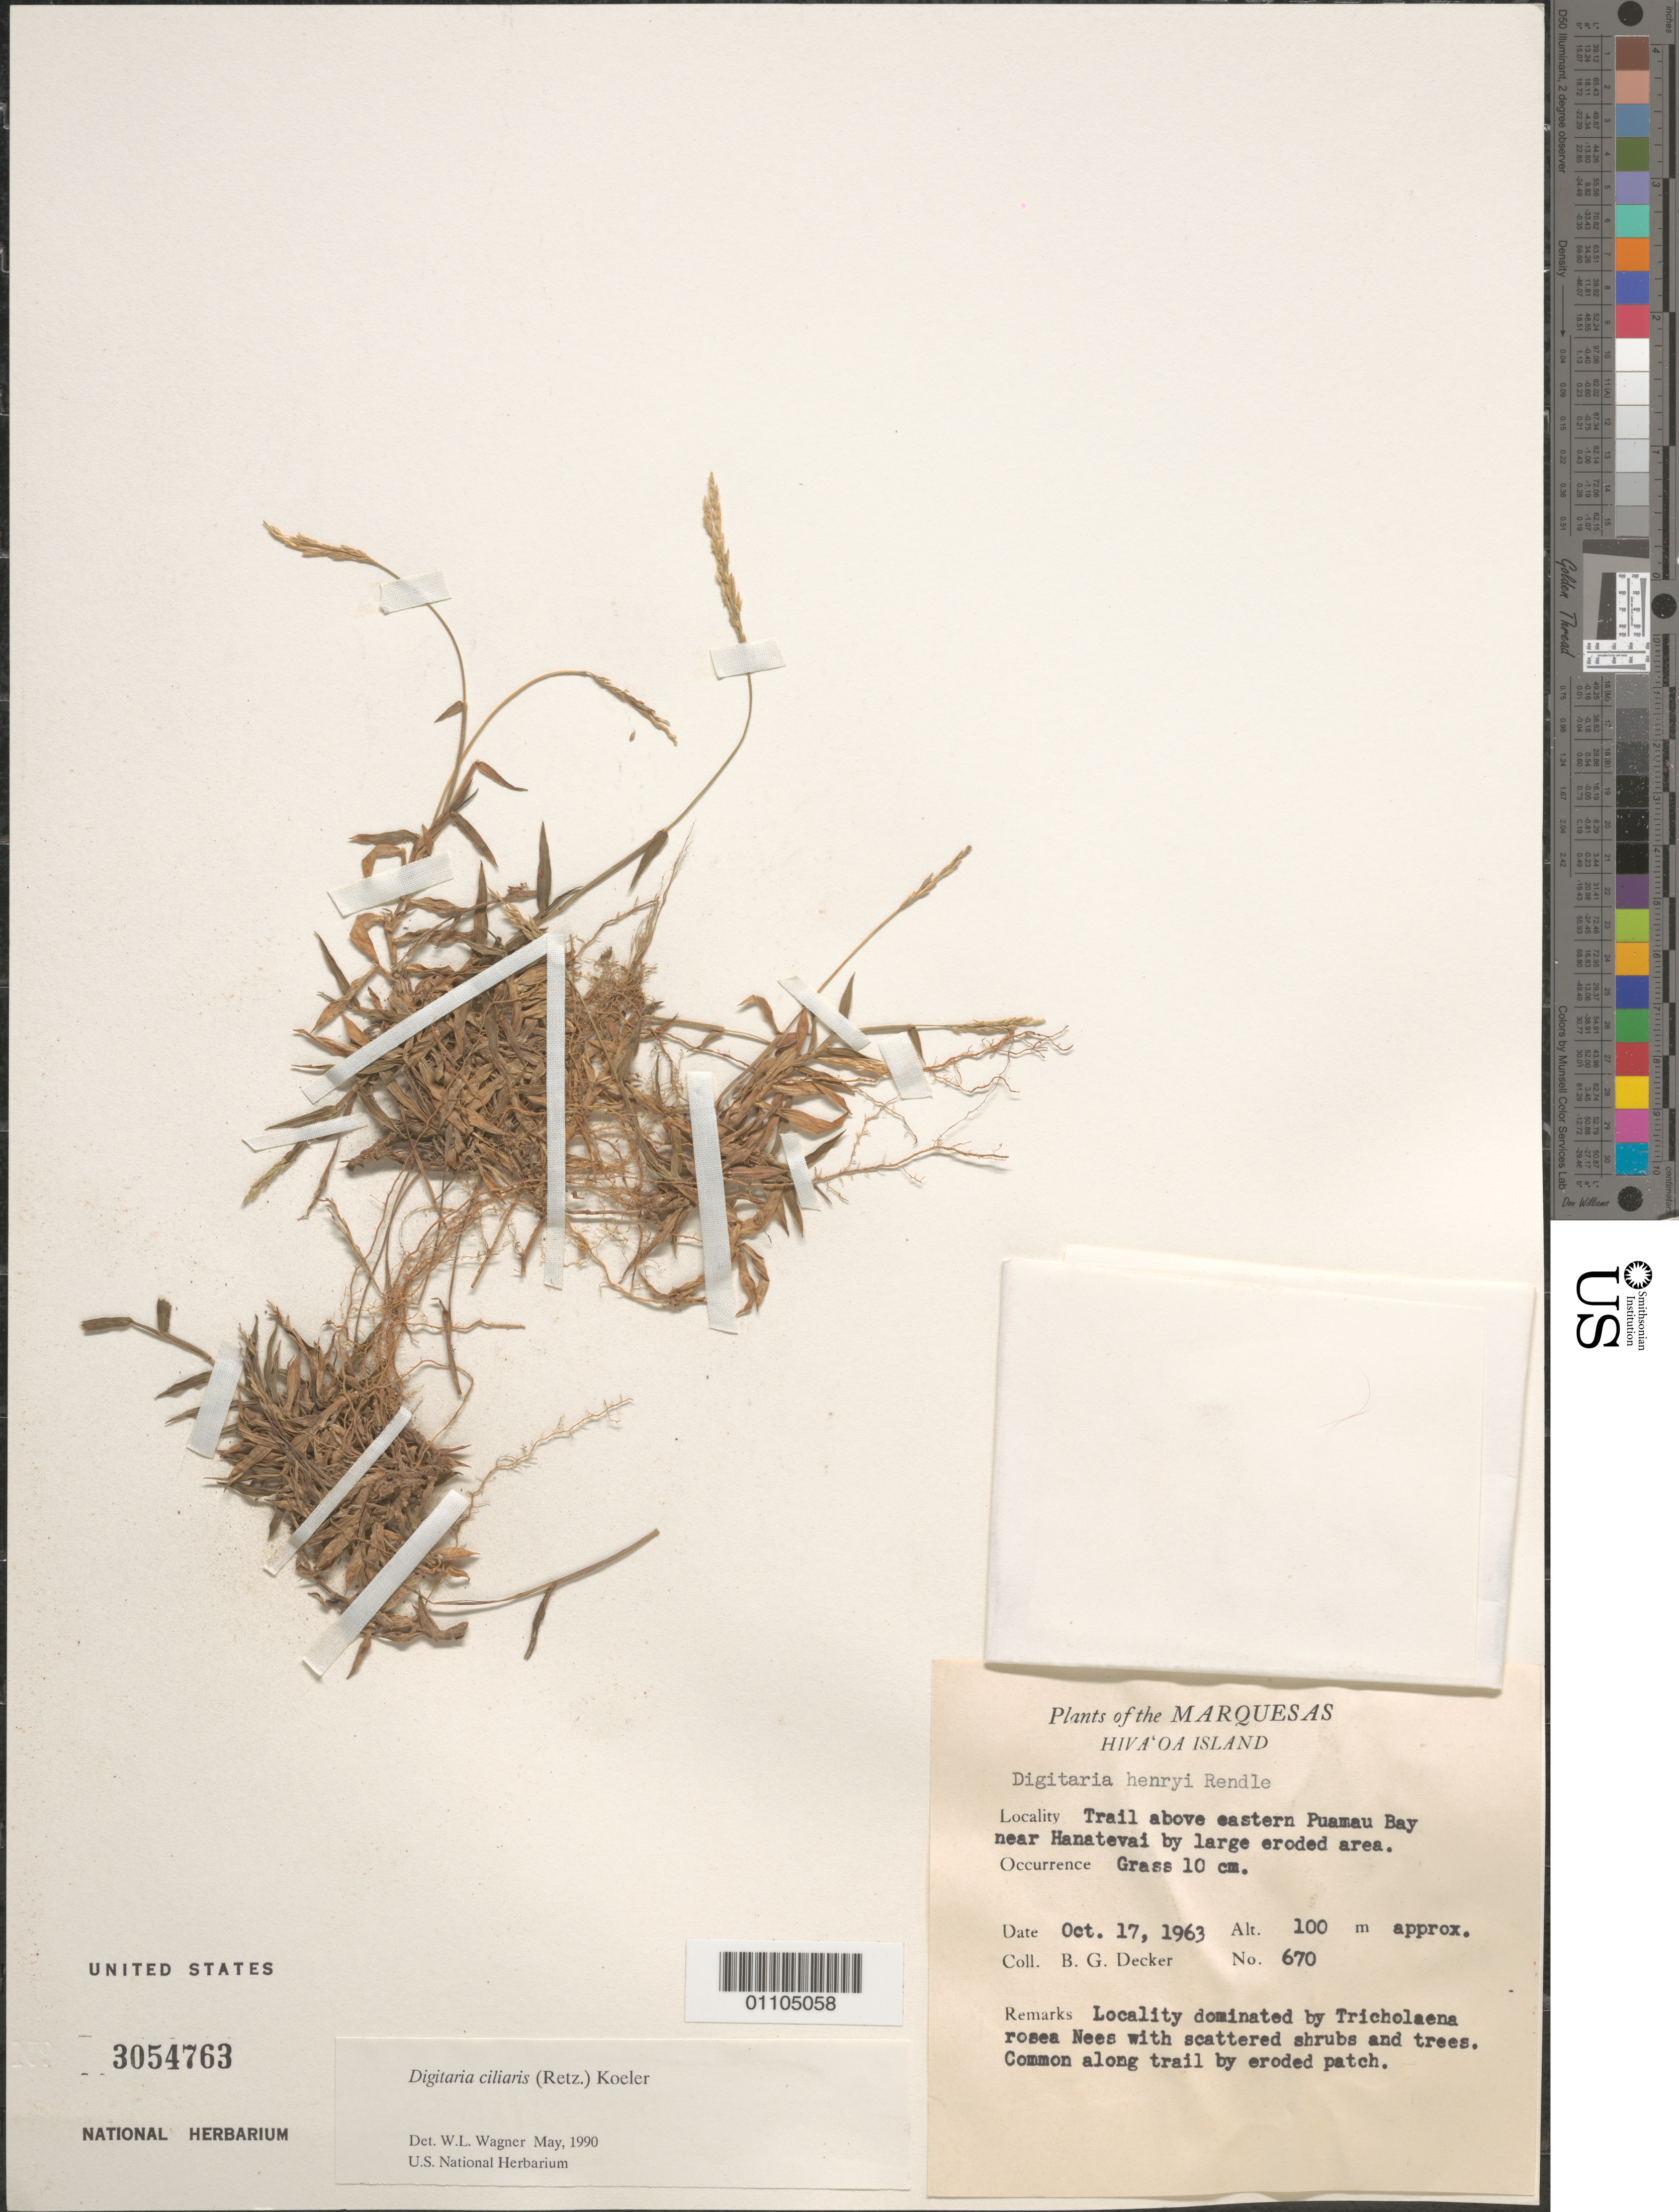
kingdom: Plantae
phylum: Tracheophyta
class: Liliopsida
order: Poales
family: Poaceae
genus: Digitaria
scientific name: Digitaria ciliaris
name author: (Retz.) Koeler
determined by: Wagner, W. L., (BOT), Smithsonian Institution - National Museum of Natural History (UNITED STATES)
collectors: B. G. Decker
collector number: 670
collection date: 1963-10-17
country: French Polynesia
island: Hiva Oa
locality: trail above E Puamau Bay near Hanatevai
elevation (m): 100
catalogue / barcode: US 3054763